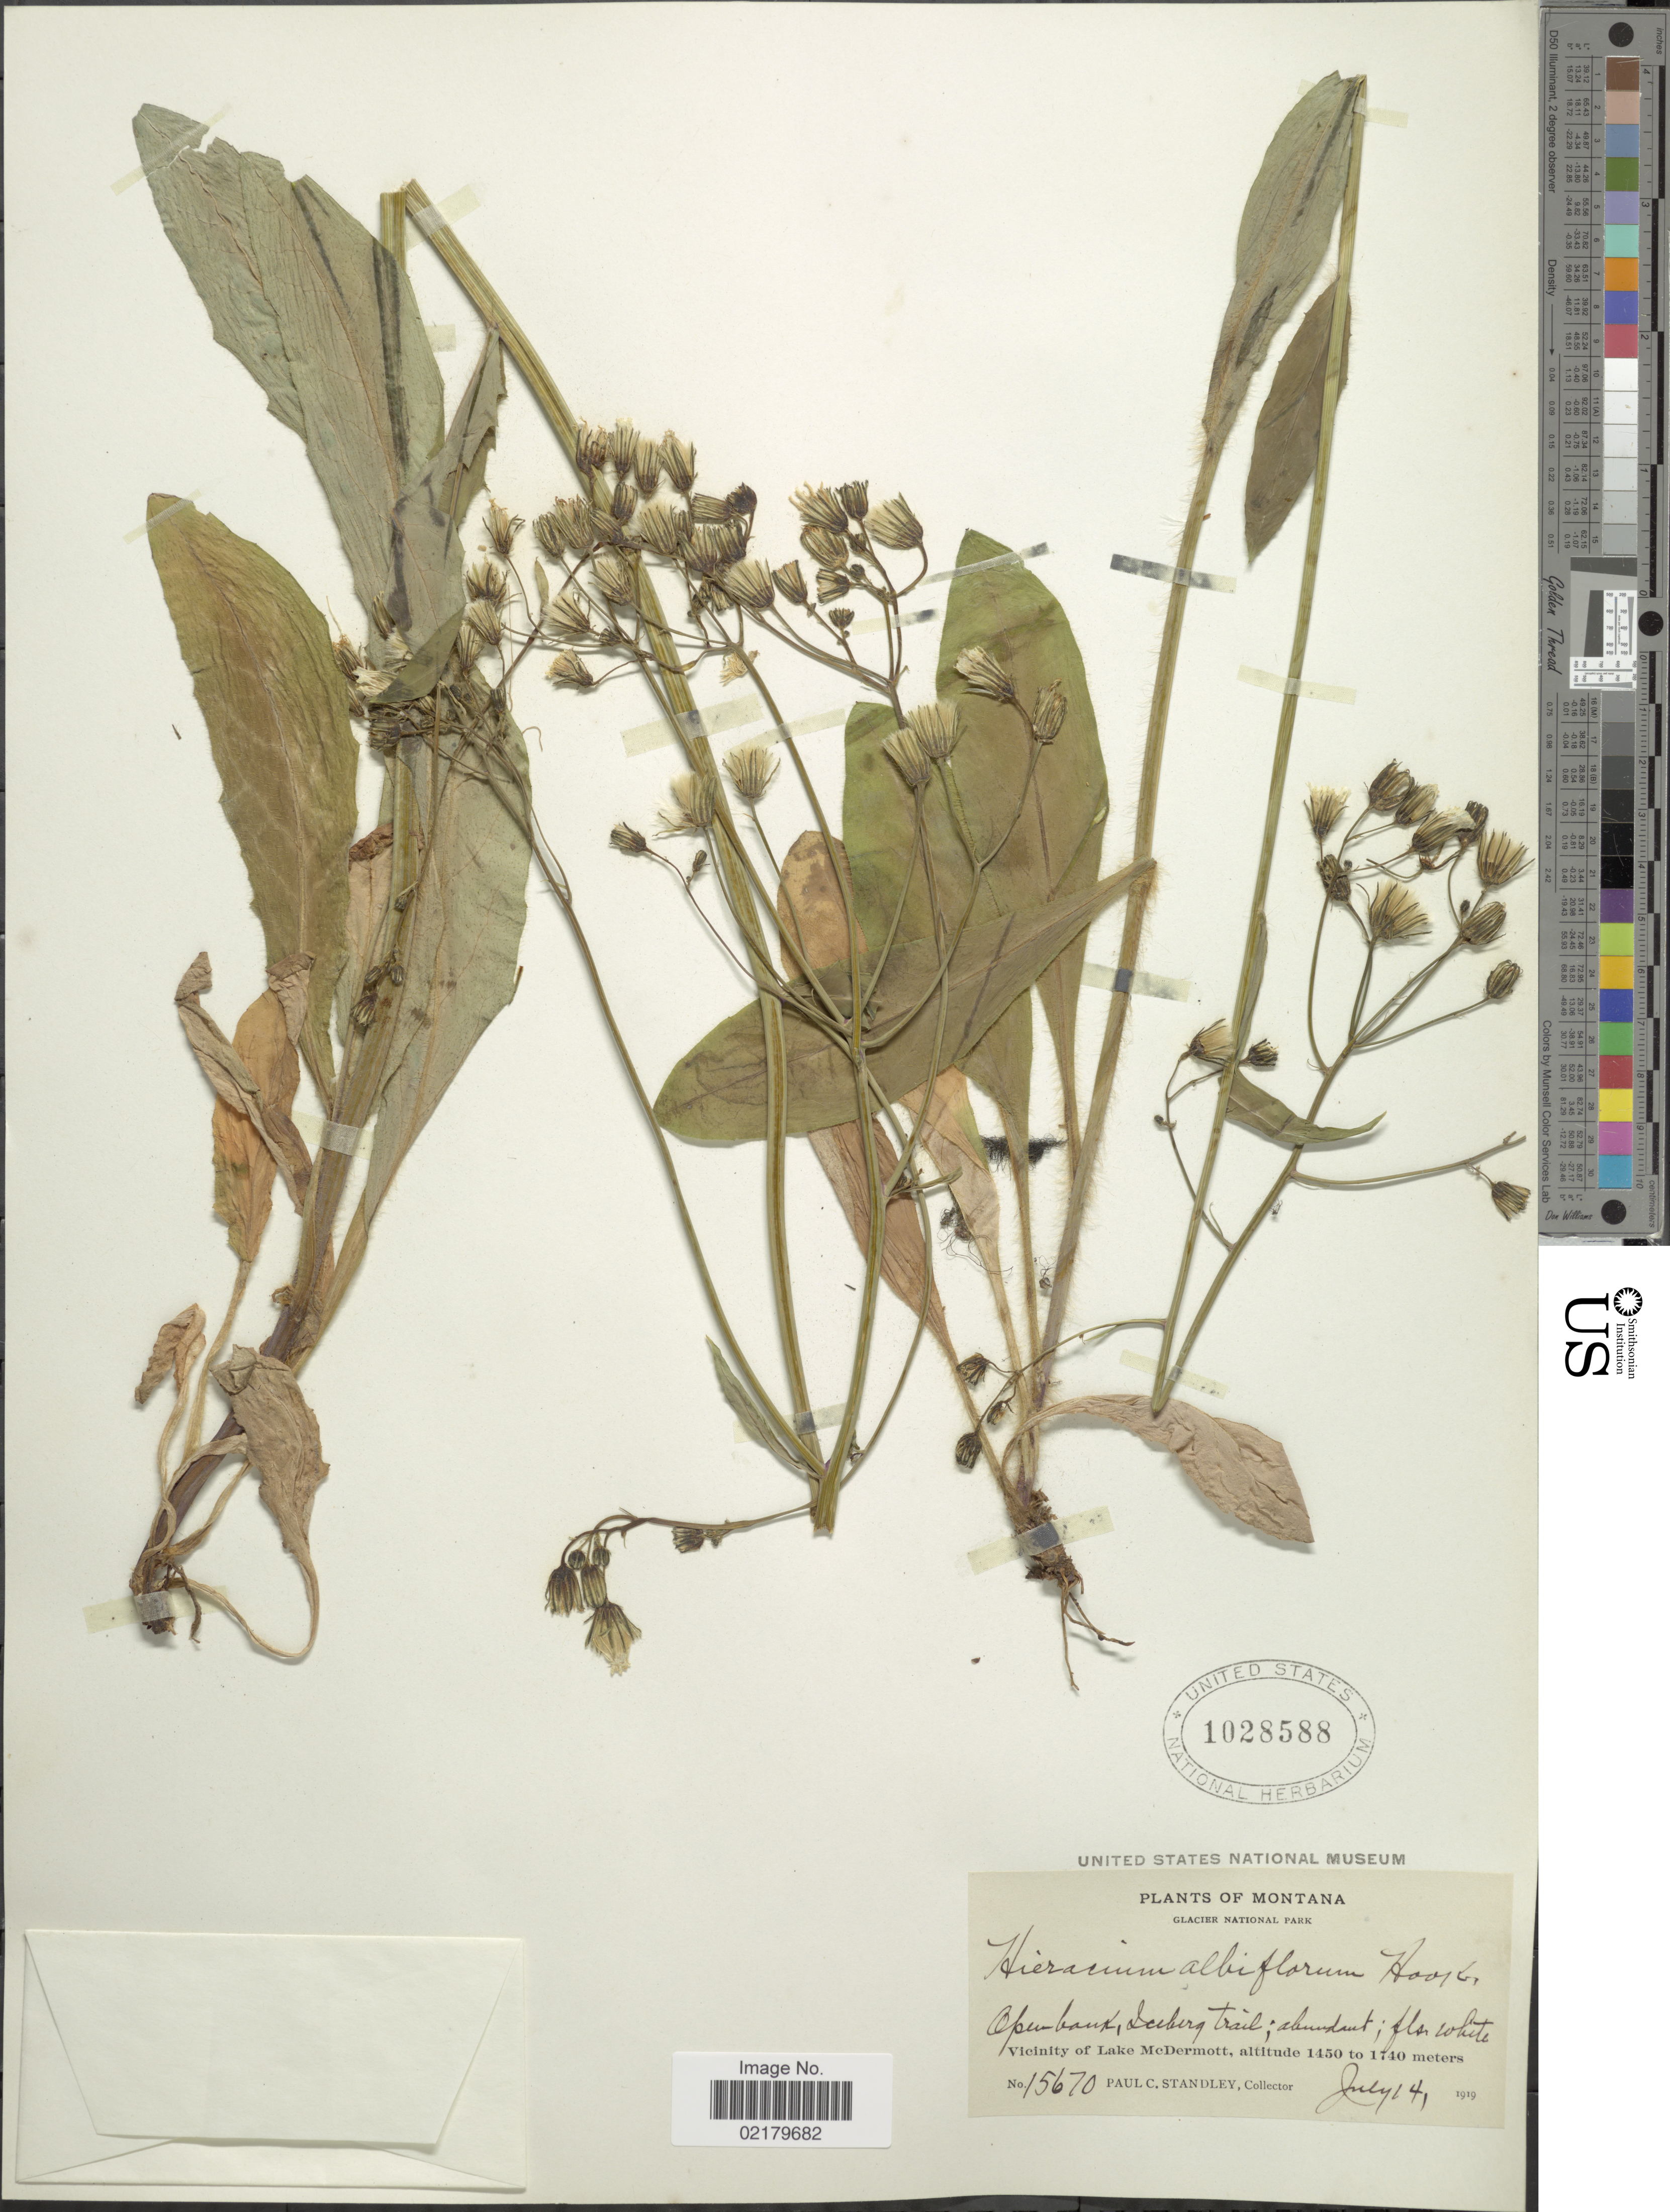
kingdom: Plantae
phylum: Tracheophyta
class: Magnoliopsida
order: Asterales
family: Asteraceae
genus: Hieracium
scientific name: Hieracium albiflorum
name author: Hook.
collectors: P. C. Standley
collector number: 15670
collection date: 1919-07-14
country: United States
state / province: Montana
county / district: Glacier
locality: Glacier National Park, Open bank, Iceberg trail; Vicinity of Lake McDermott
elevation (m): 1450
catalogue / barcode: US 1028588